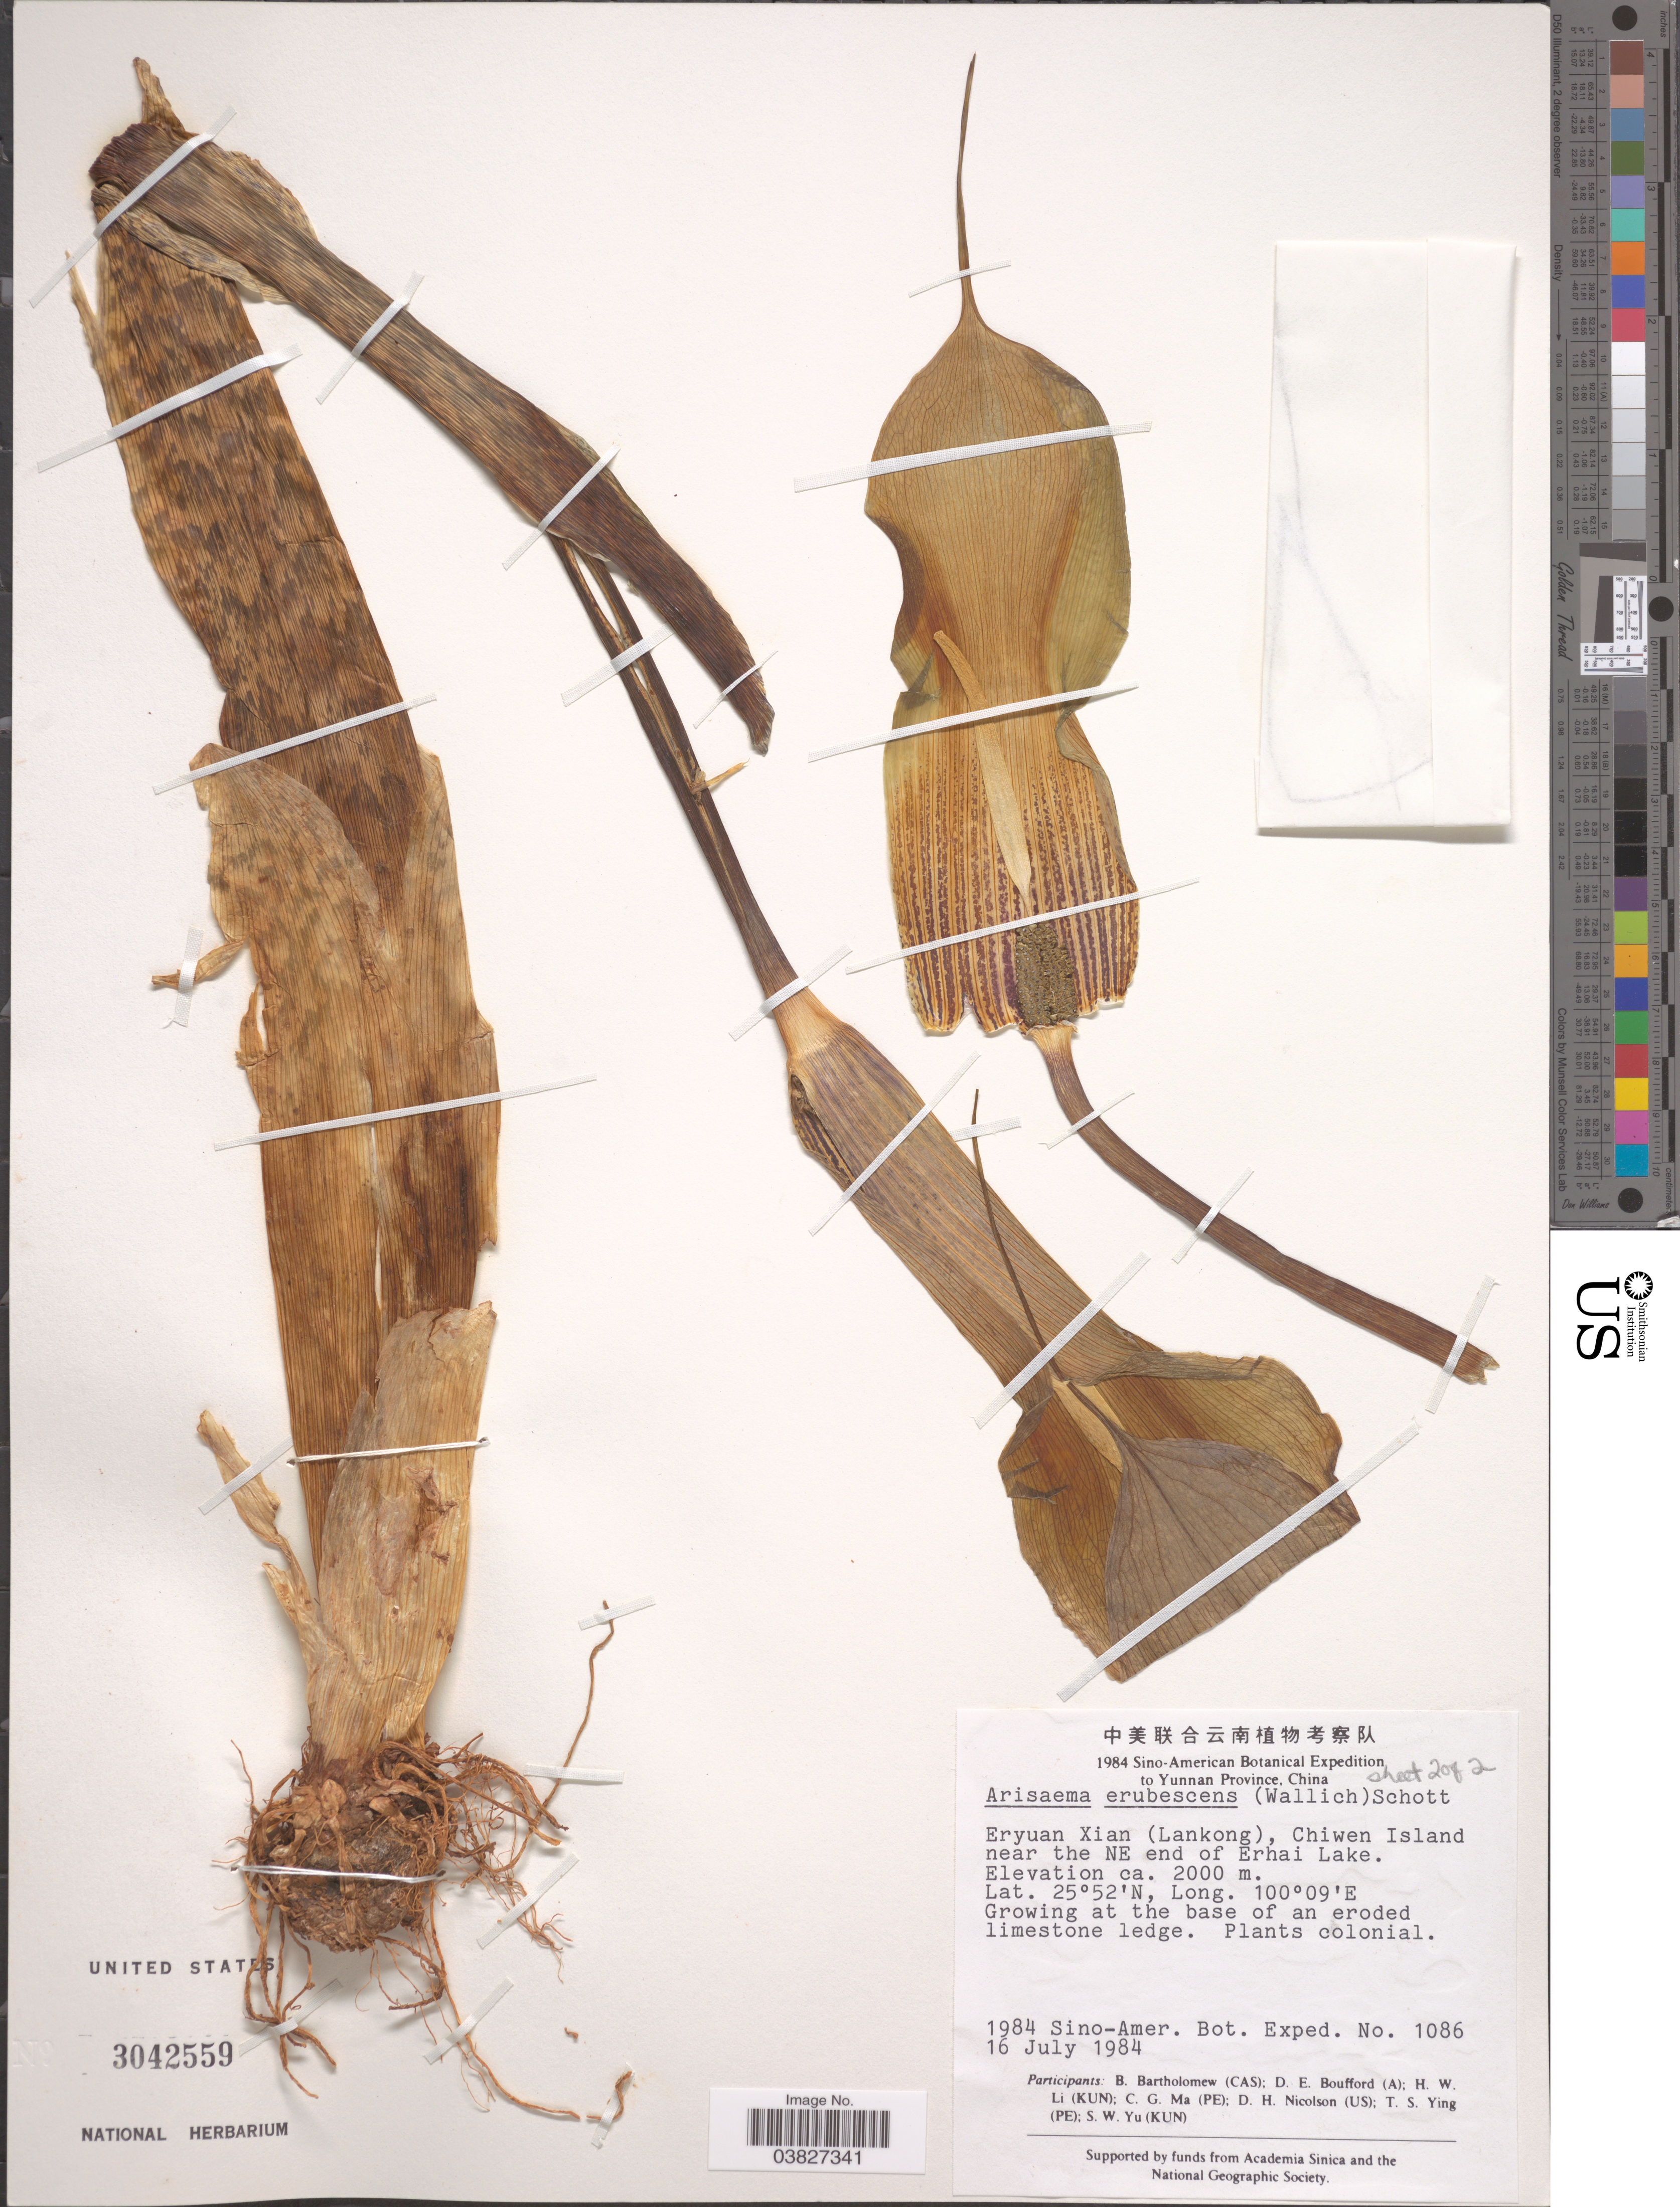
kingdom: Plantae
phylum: Tracheophyta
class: Liliopsida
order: Alismatales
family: Araceae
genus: Arisaema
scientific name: Arisaema erubescens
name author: (Wall.) Schott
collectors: Sino-Amer. Bot. Exped. 1984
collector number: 1086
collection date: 1984-07-16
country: China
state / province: Yunnan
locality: Eryuan Xian (Lankong), Chiwen Island near the NE end of Erhai Lake. At the base of an eroded limestone ledge.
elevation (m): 2000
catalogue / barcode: US 3042559